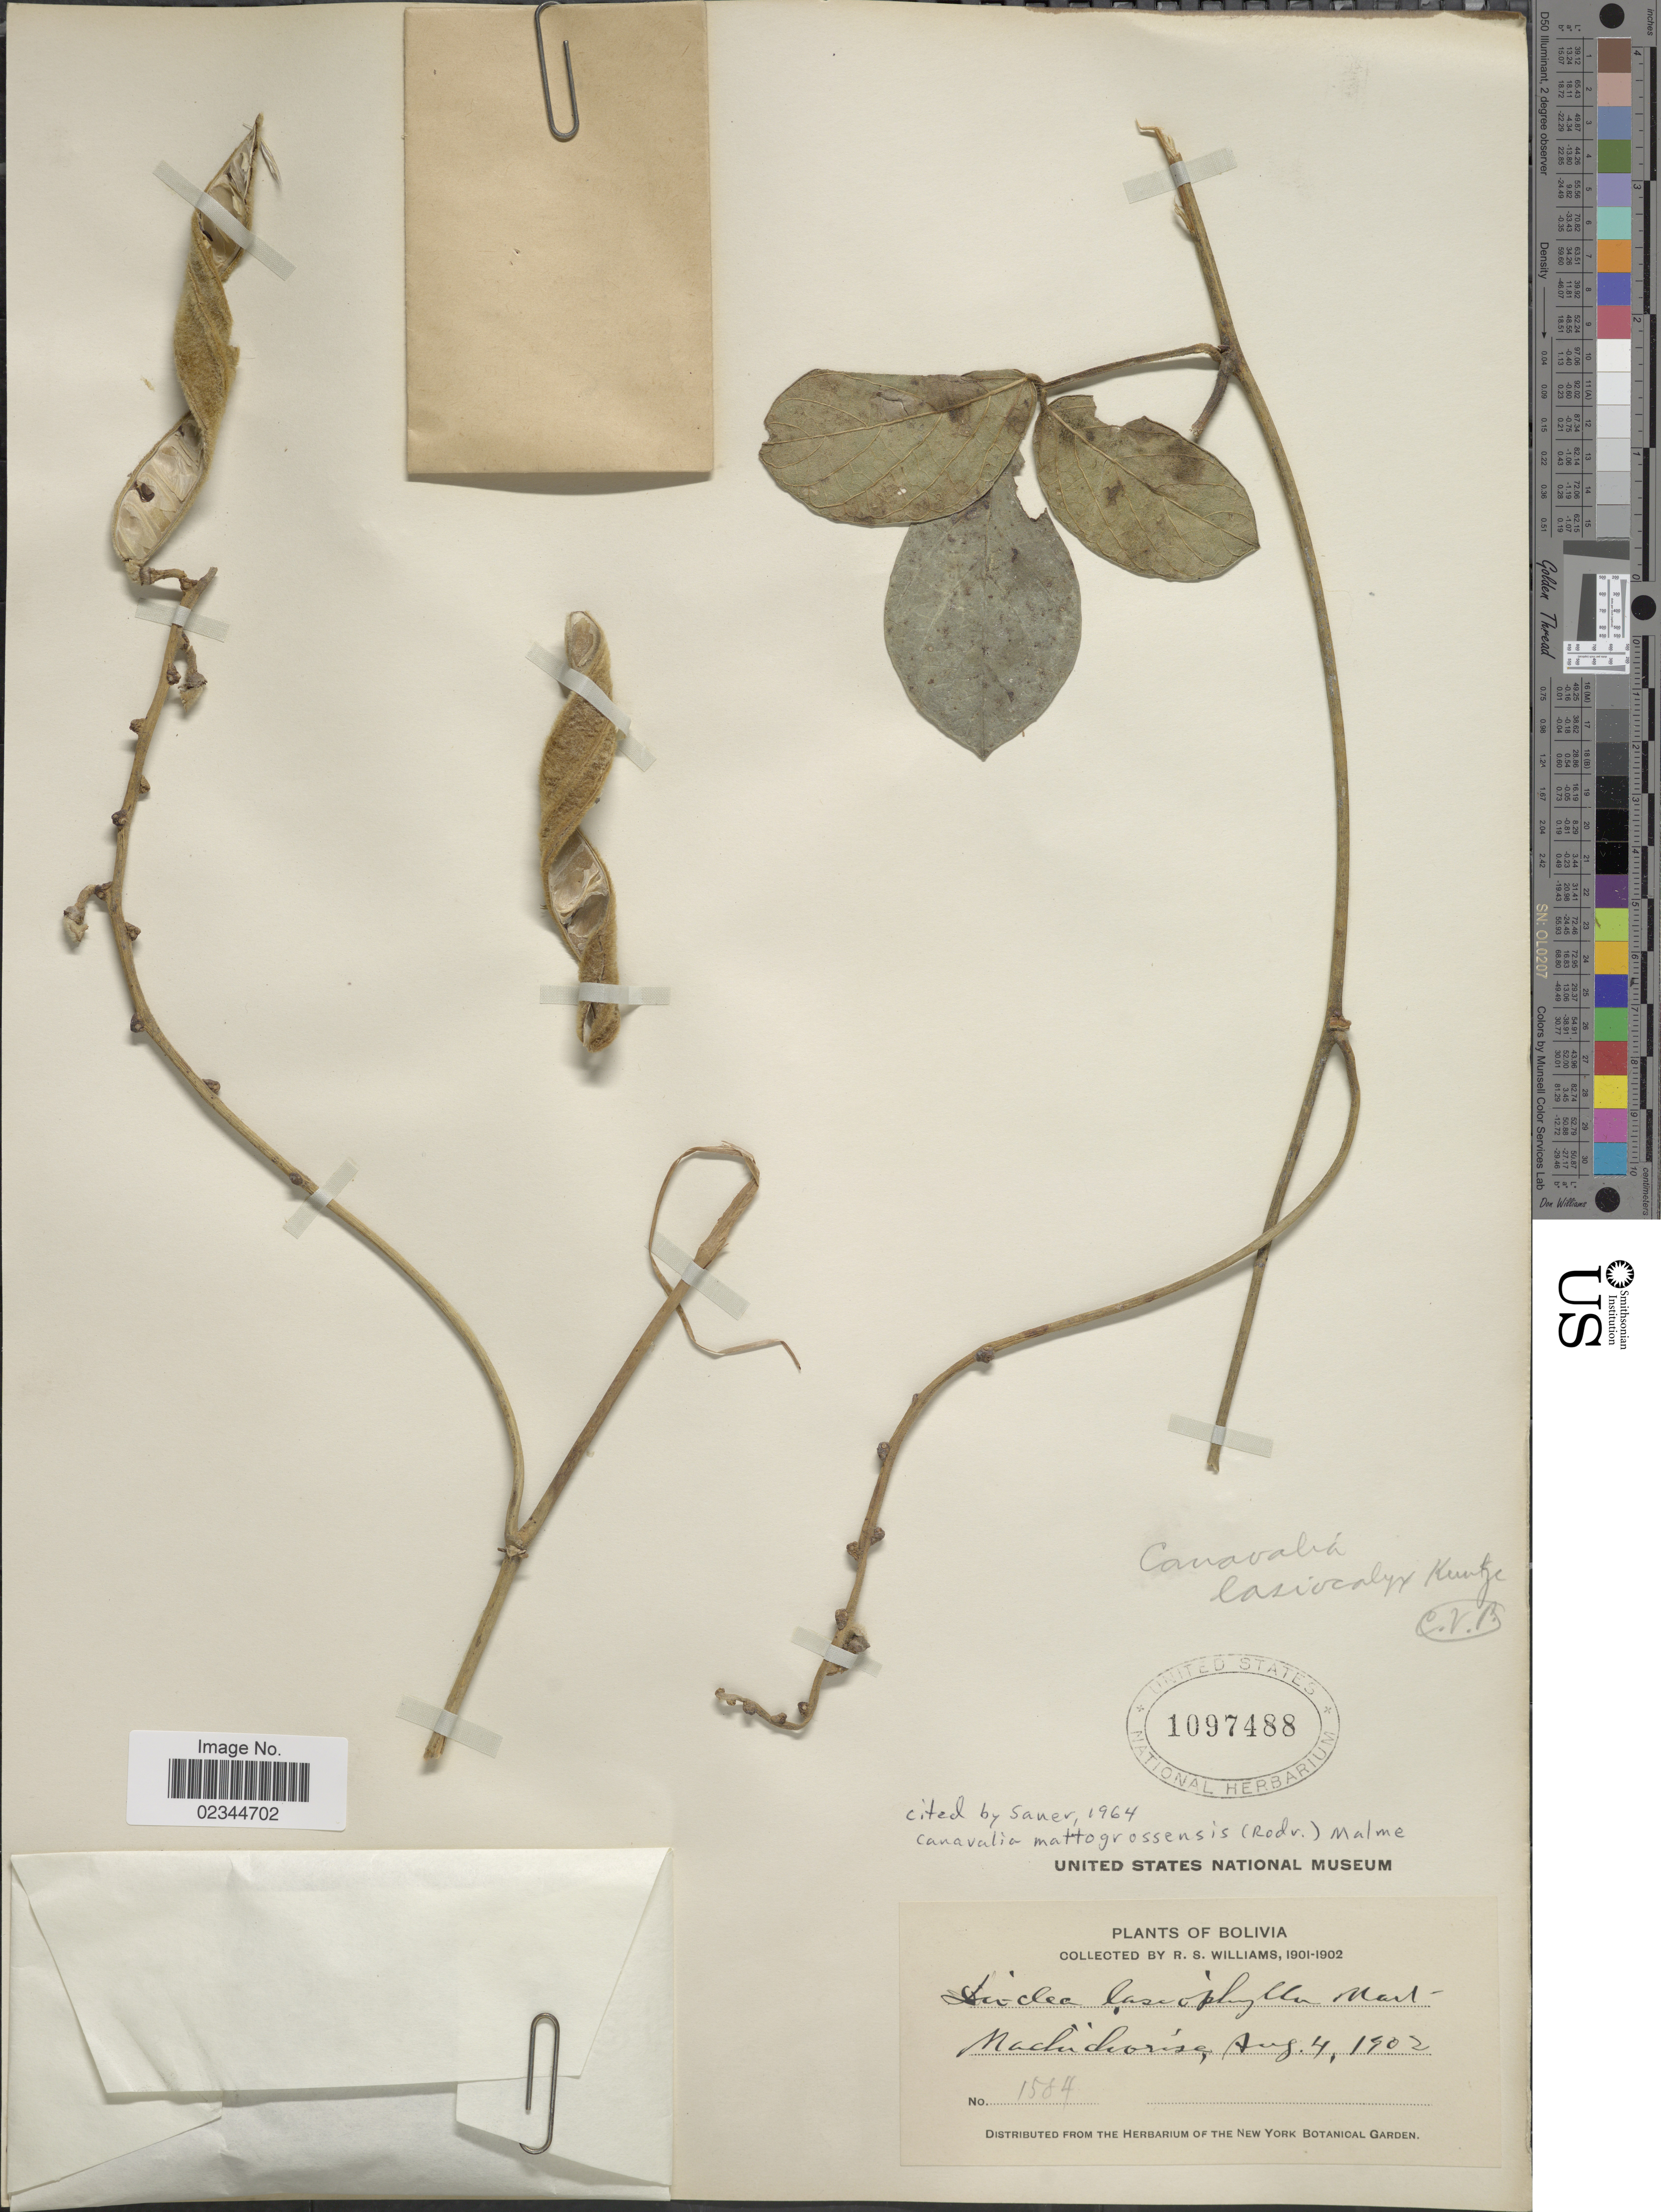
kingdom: Plantae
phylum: Tracheophyta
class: Magnoliopsida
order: Fabales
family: Fabaceae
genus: Canavalia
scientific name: Canavalia mattogrossensis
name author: (Barb. Rodr.) Malme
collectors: R. S. Williams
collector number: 1584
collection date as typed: Aug. 4, 1902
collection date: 1902-08-04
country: Bolivia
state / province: La Paz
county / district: Franz Tamayo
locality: Machichorisa (near Aten)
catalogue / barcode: US 1097488